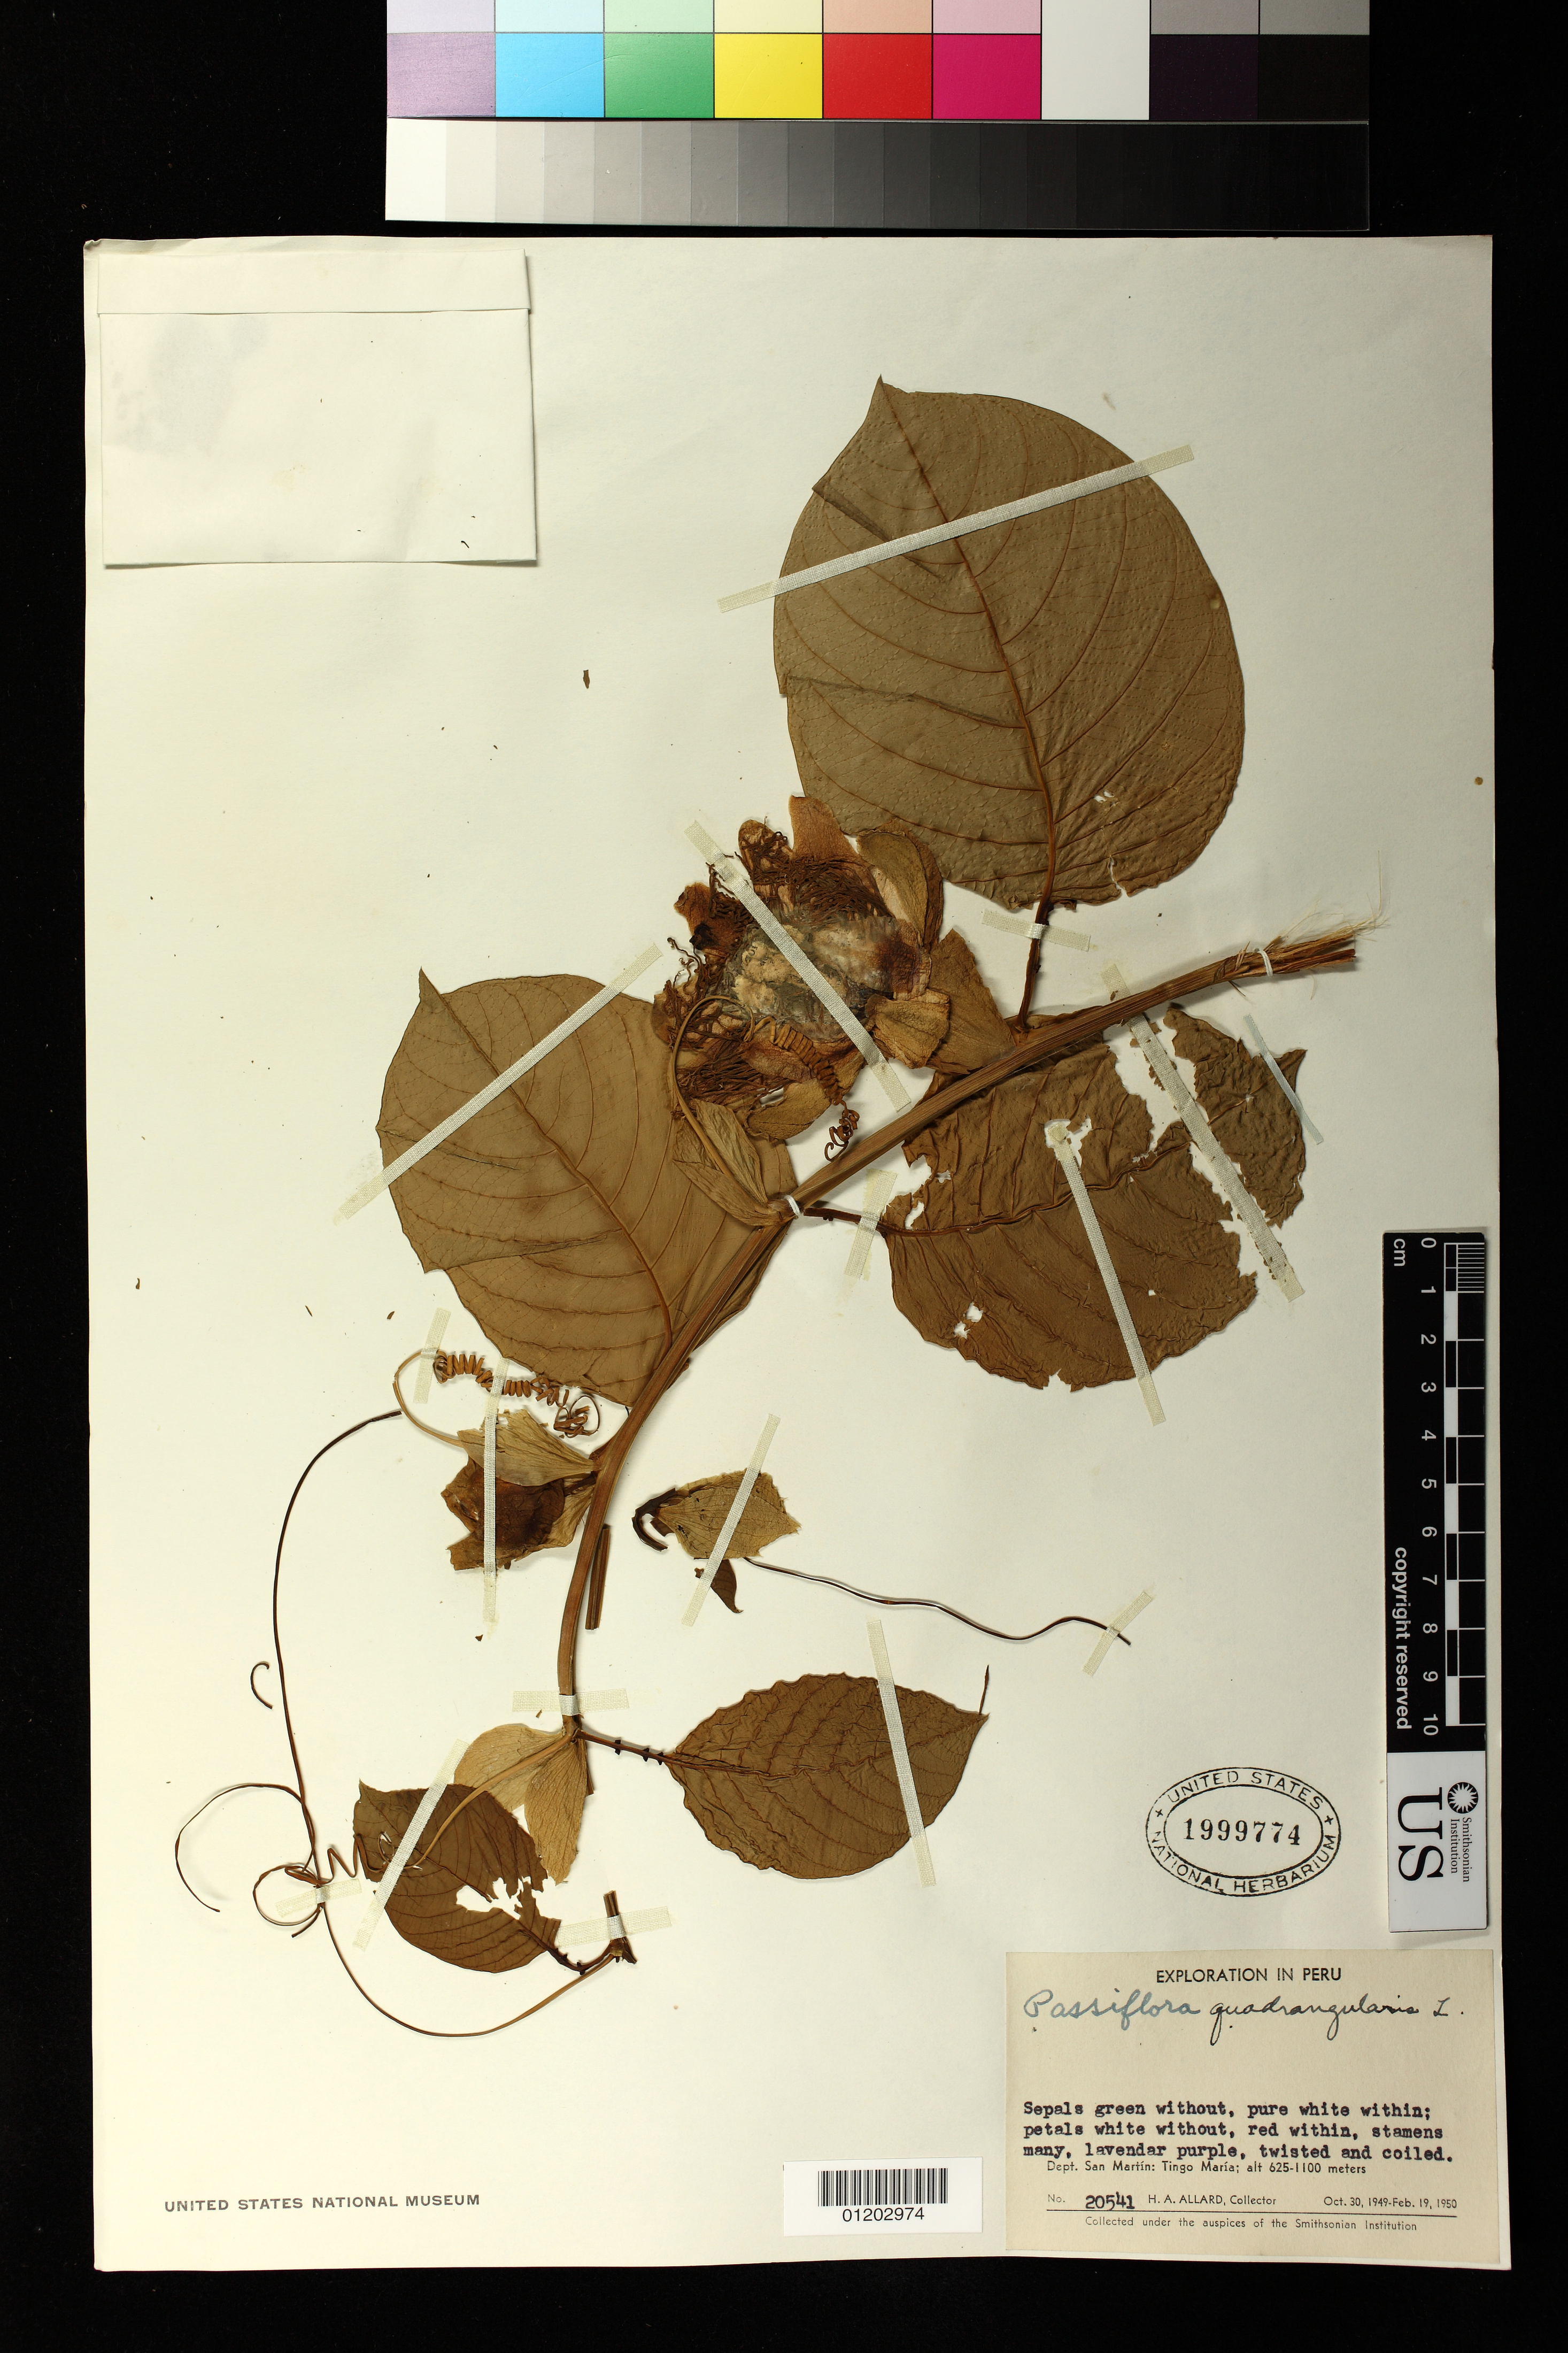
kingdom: Plantae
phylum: Tracheophyta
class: Magnoliopsida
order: Malpighiales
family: Passifloraceae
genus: Passiflora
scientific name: Passiflora quadrangularis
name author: L.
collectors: H. A. Allard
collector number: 20541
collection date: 1949-10-30/1950-02-19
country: Peru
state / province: San Martín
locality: Tingo Maria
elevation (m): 625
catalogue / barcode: US 1999774